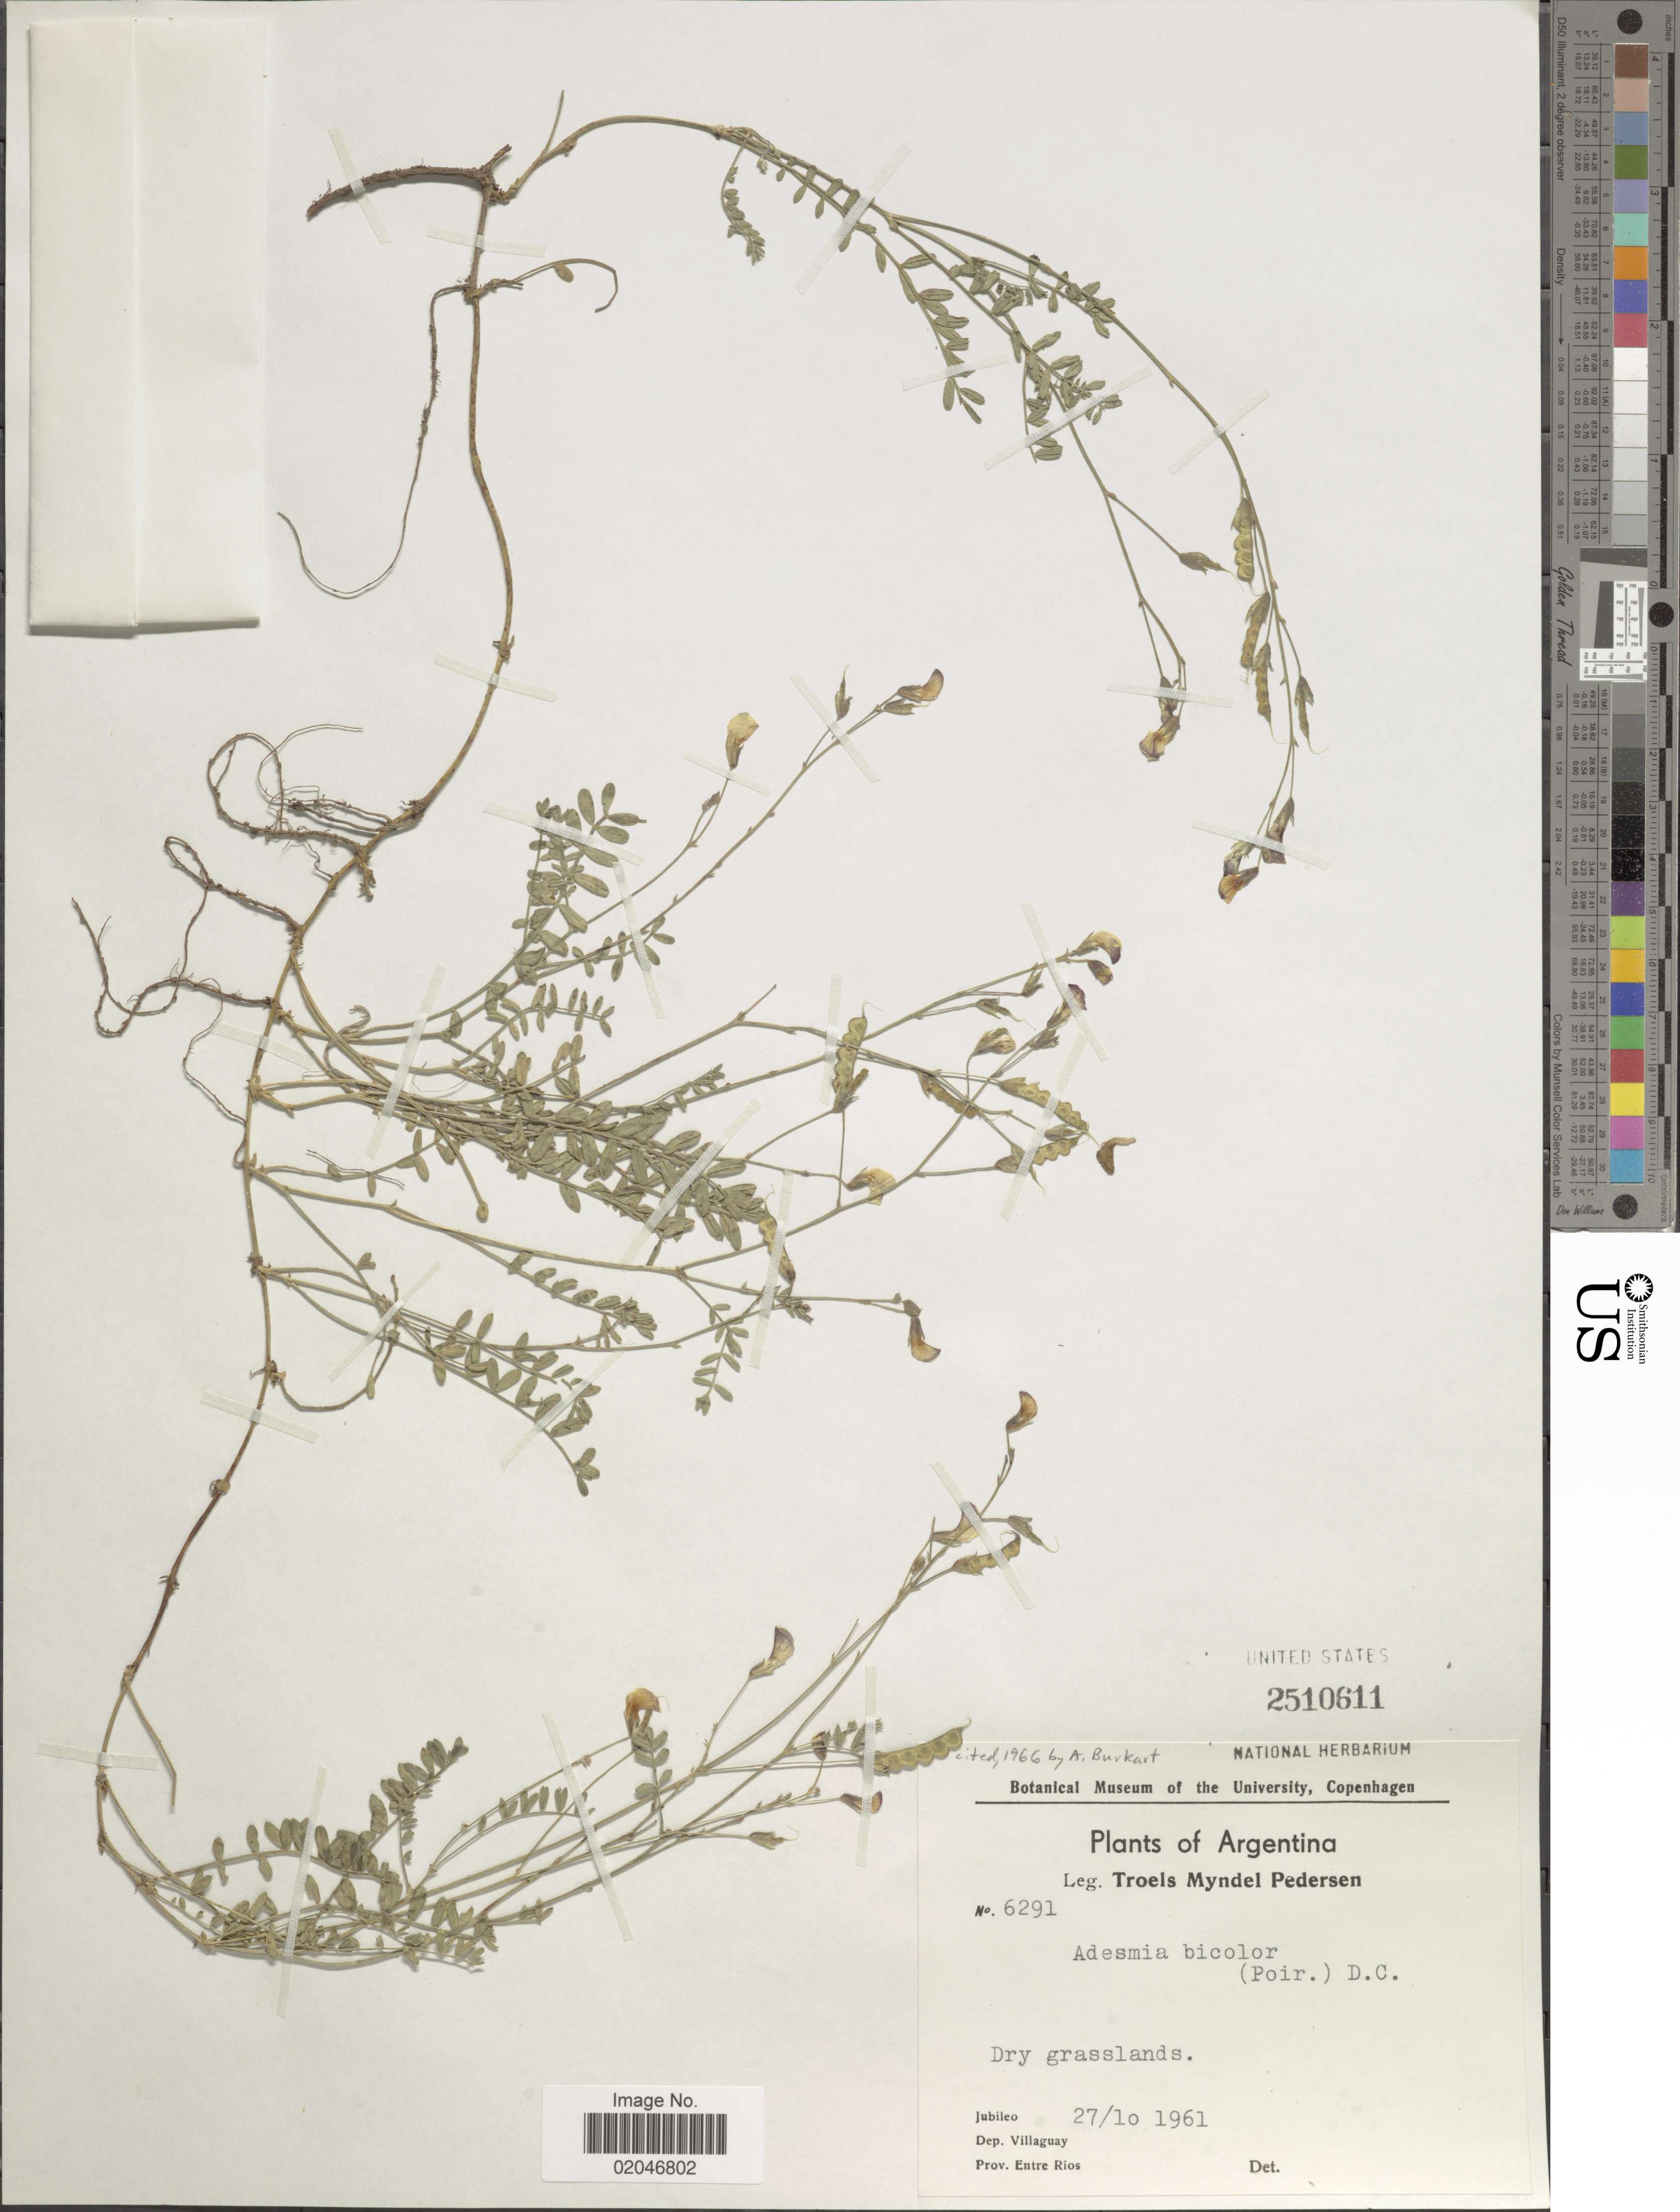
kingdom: Plantae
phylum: Tracheophyta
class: Magnoliopsida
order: Fabales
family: Fabaceae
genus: Adesmia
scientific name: Adesmia bicolor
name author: (Poir.) DC.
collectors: T. Pederson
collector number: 6291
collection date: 1961-10-27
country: Argentina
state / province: Entre Rios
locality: Jubileo, Dep. Villaguay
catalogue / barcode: US 2510611